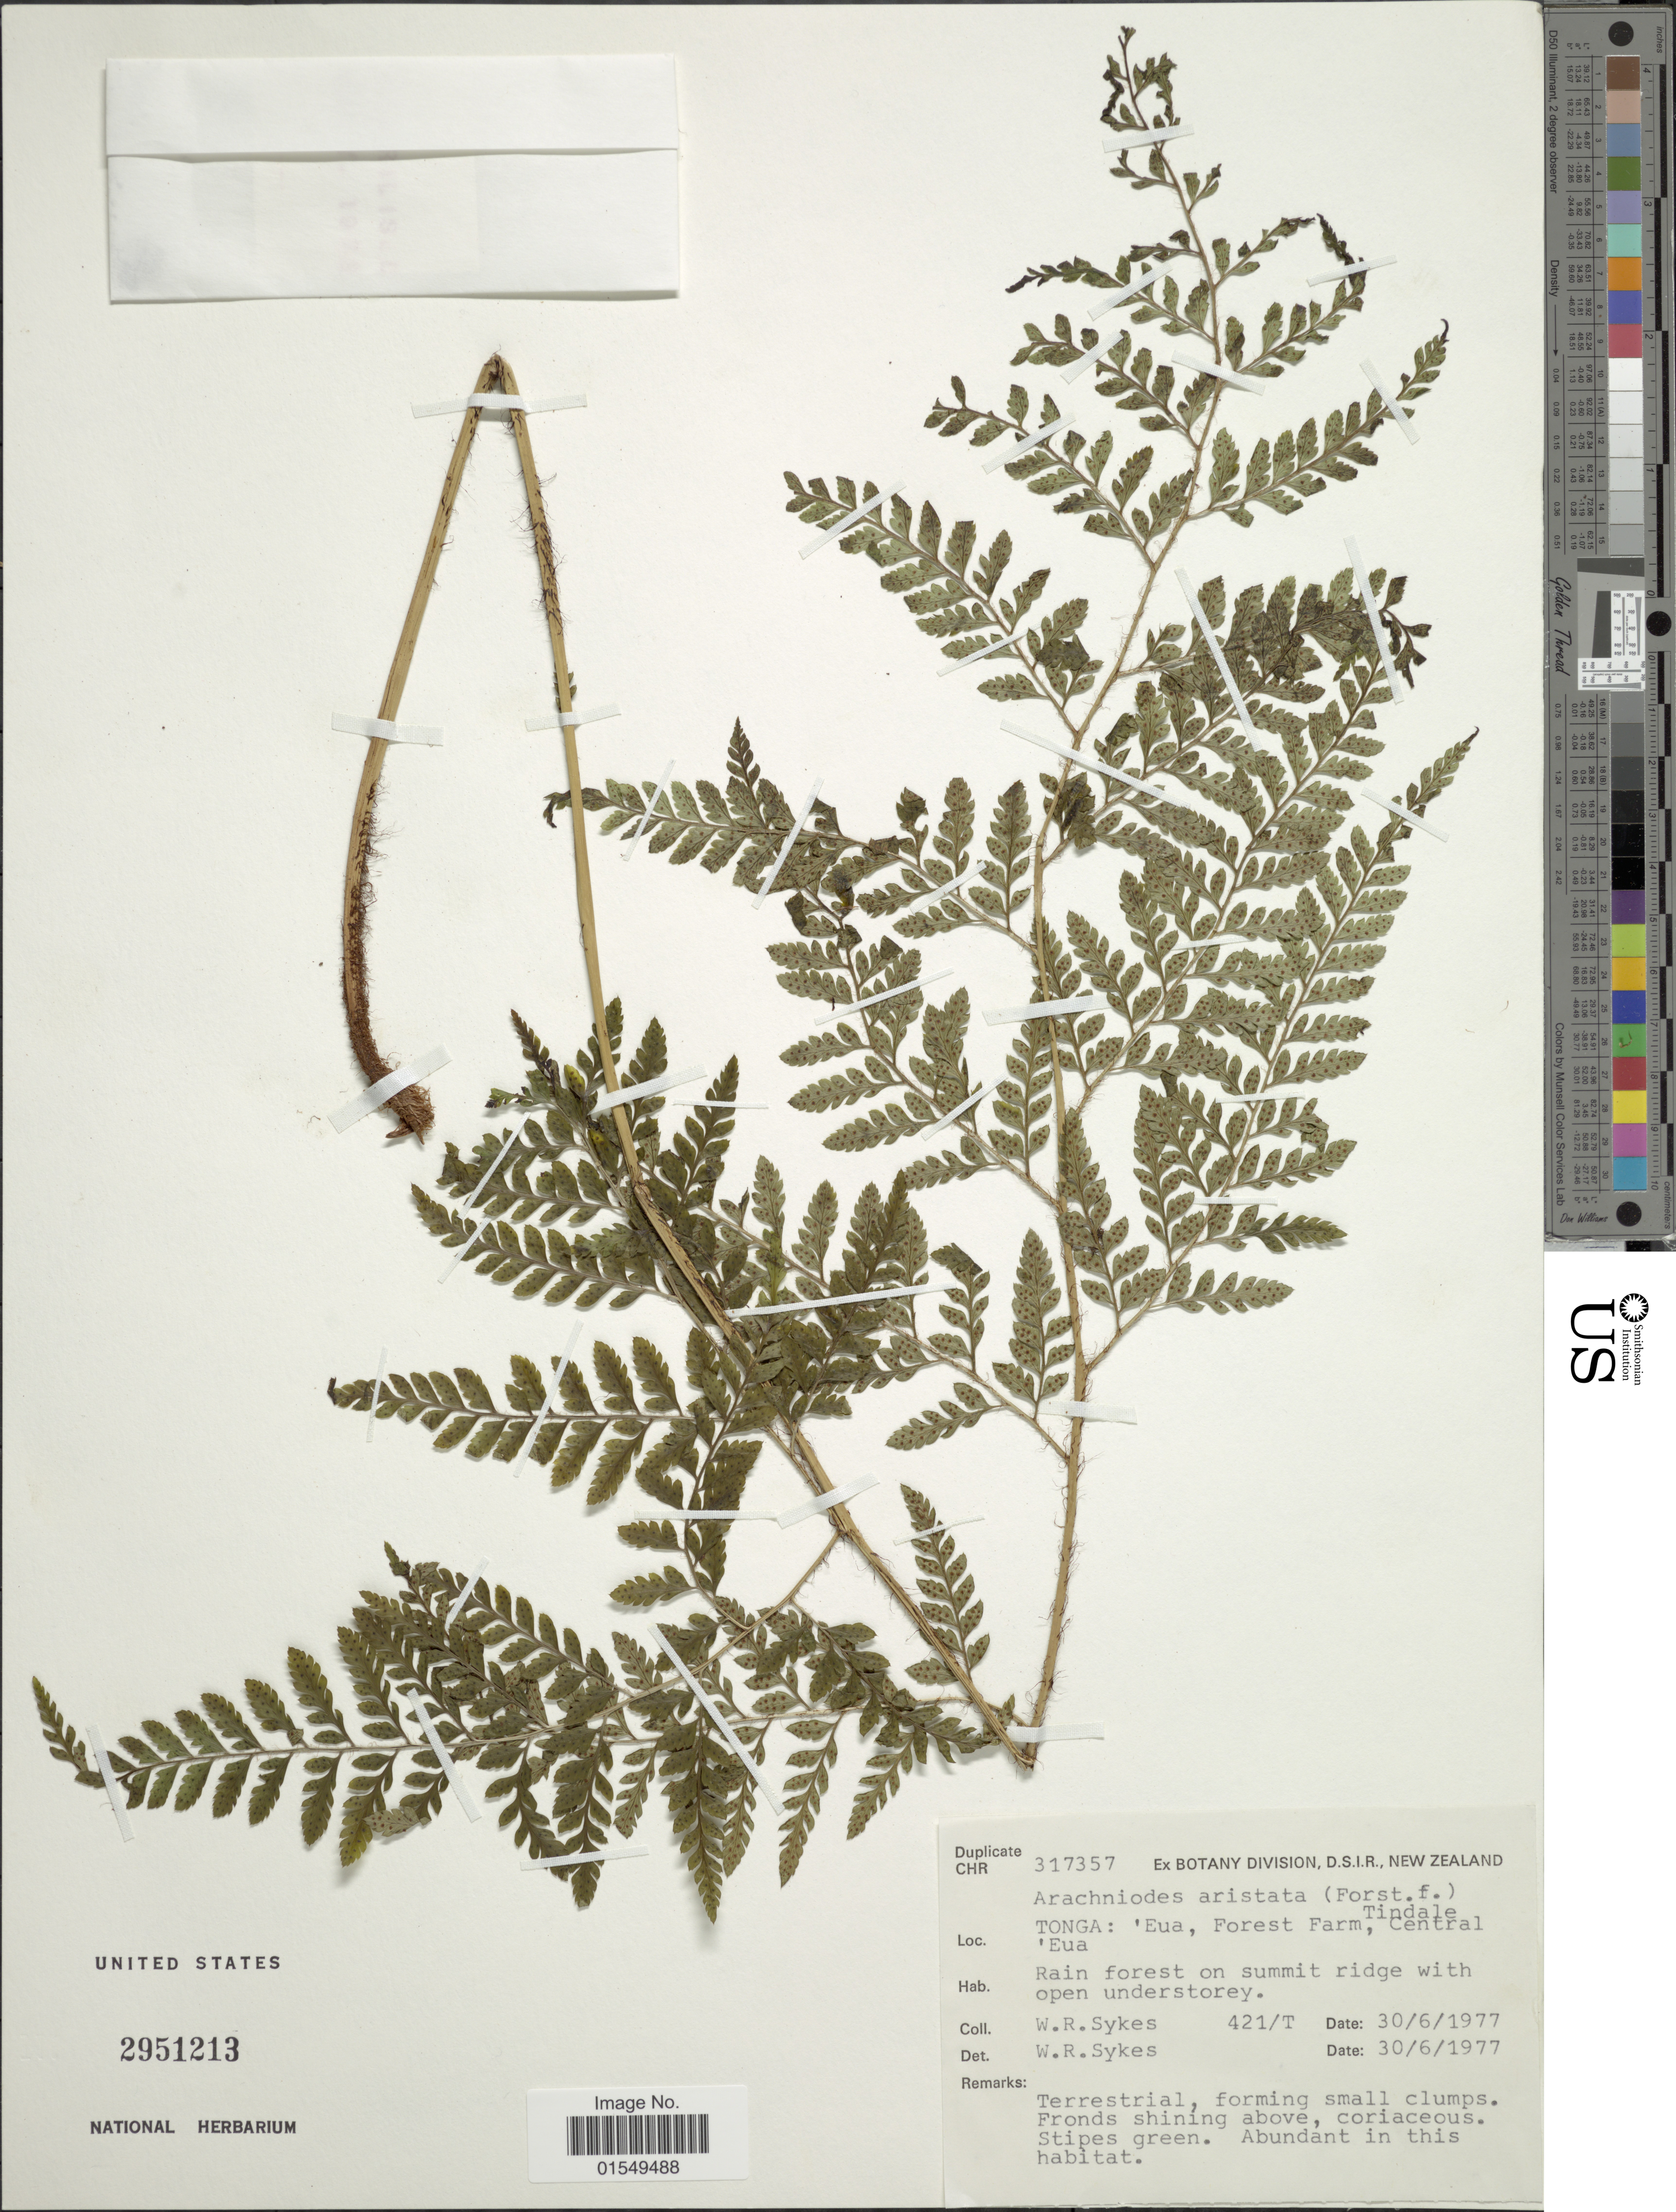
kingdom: Plantae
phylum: Tracheophyta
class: Polypodiopsida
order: Polypodiales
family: Dryopteridaceae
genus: Arachniodes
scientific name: Arachniodes aristata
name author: (G. Forst.) Tindale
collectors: W. R. Sykes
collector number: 421/T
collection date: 1977-06-30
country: Tonga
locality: Tonga: 'Eua, Forest Farm, Central 'Eua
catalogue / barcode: US 2951213